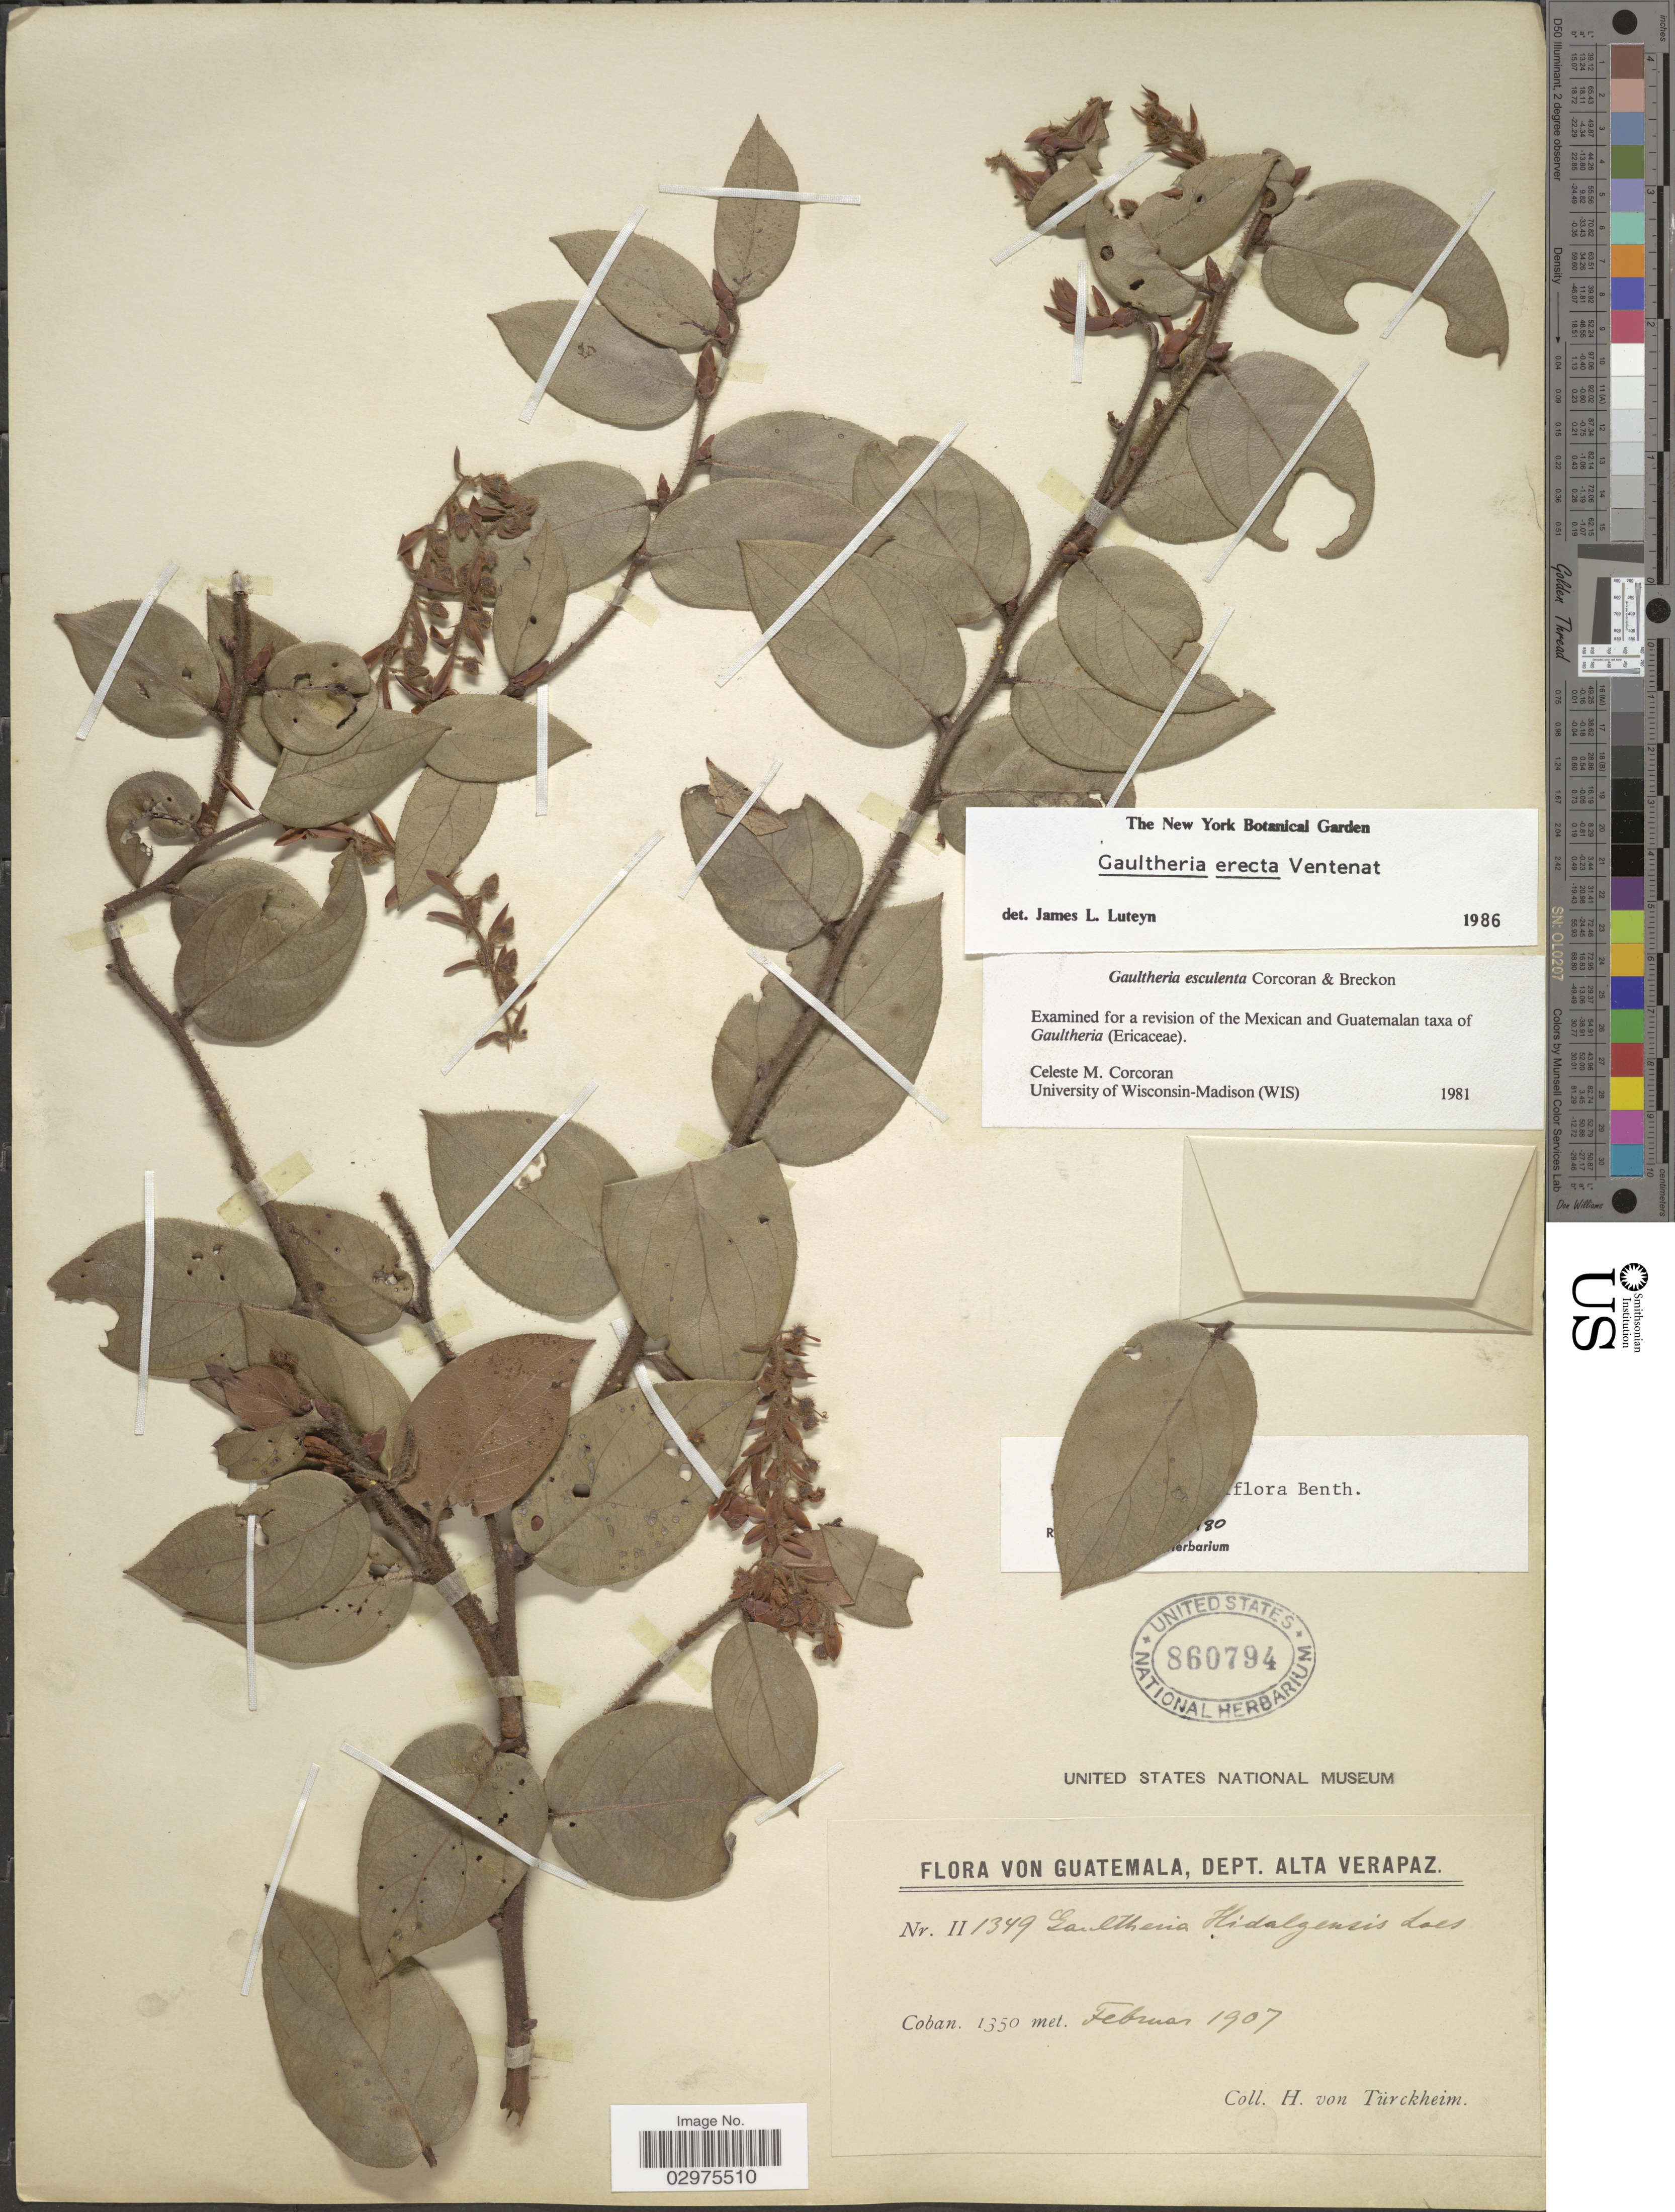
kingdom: Plantae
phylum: Tracheophyta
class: Magnoliopsida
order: Ericales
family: Ericaceae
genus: Gaultheria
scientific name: Gaultheria erecta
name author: Vent.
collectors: H. von Türckheim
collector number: II1349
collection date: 1907-02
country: Guatemala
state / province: Alta Verapaz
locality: Dept. Alta Verapaz. Coban.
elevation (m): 1350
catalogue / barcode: US 860794